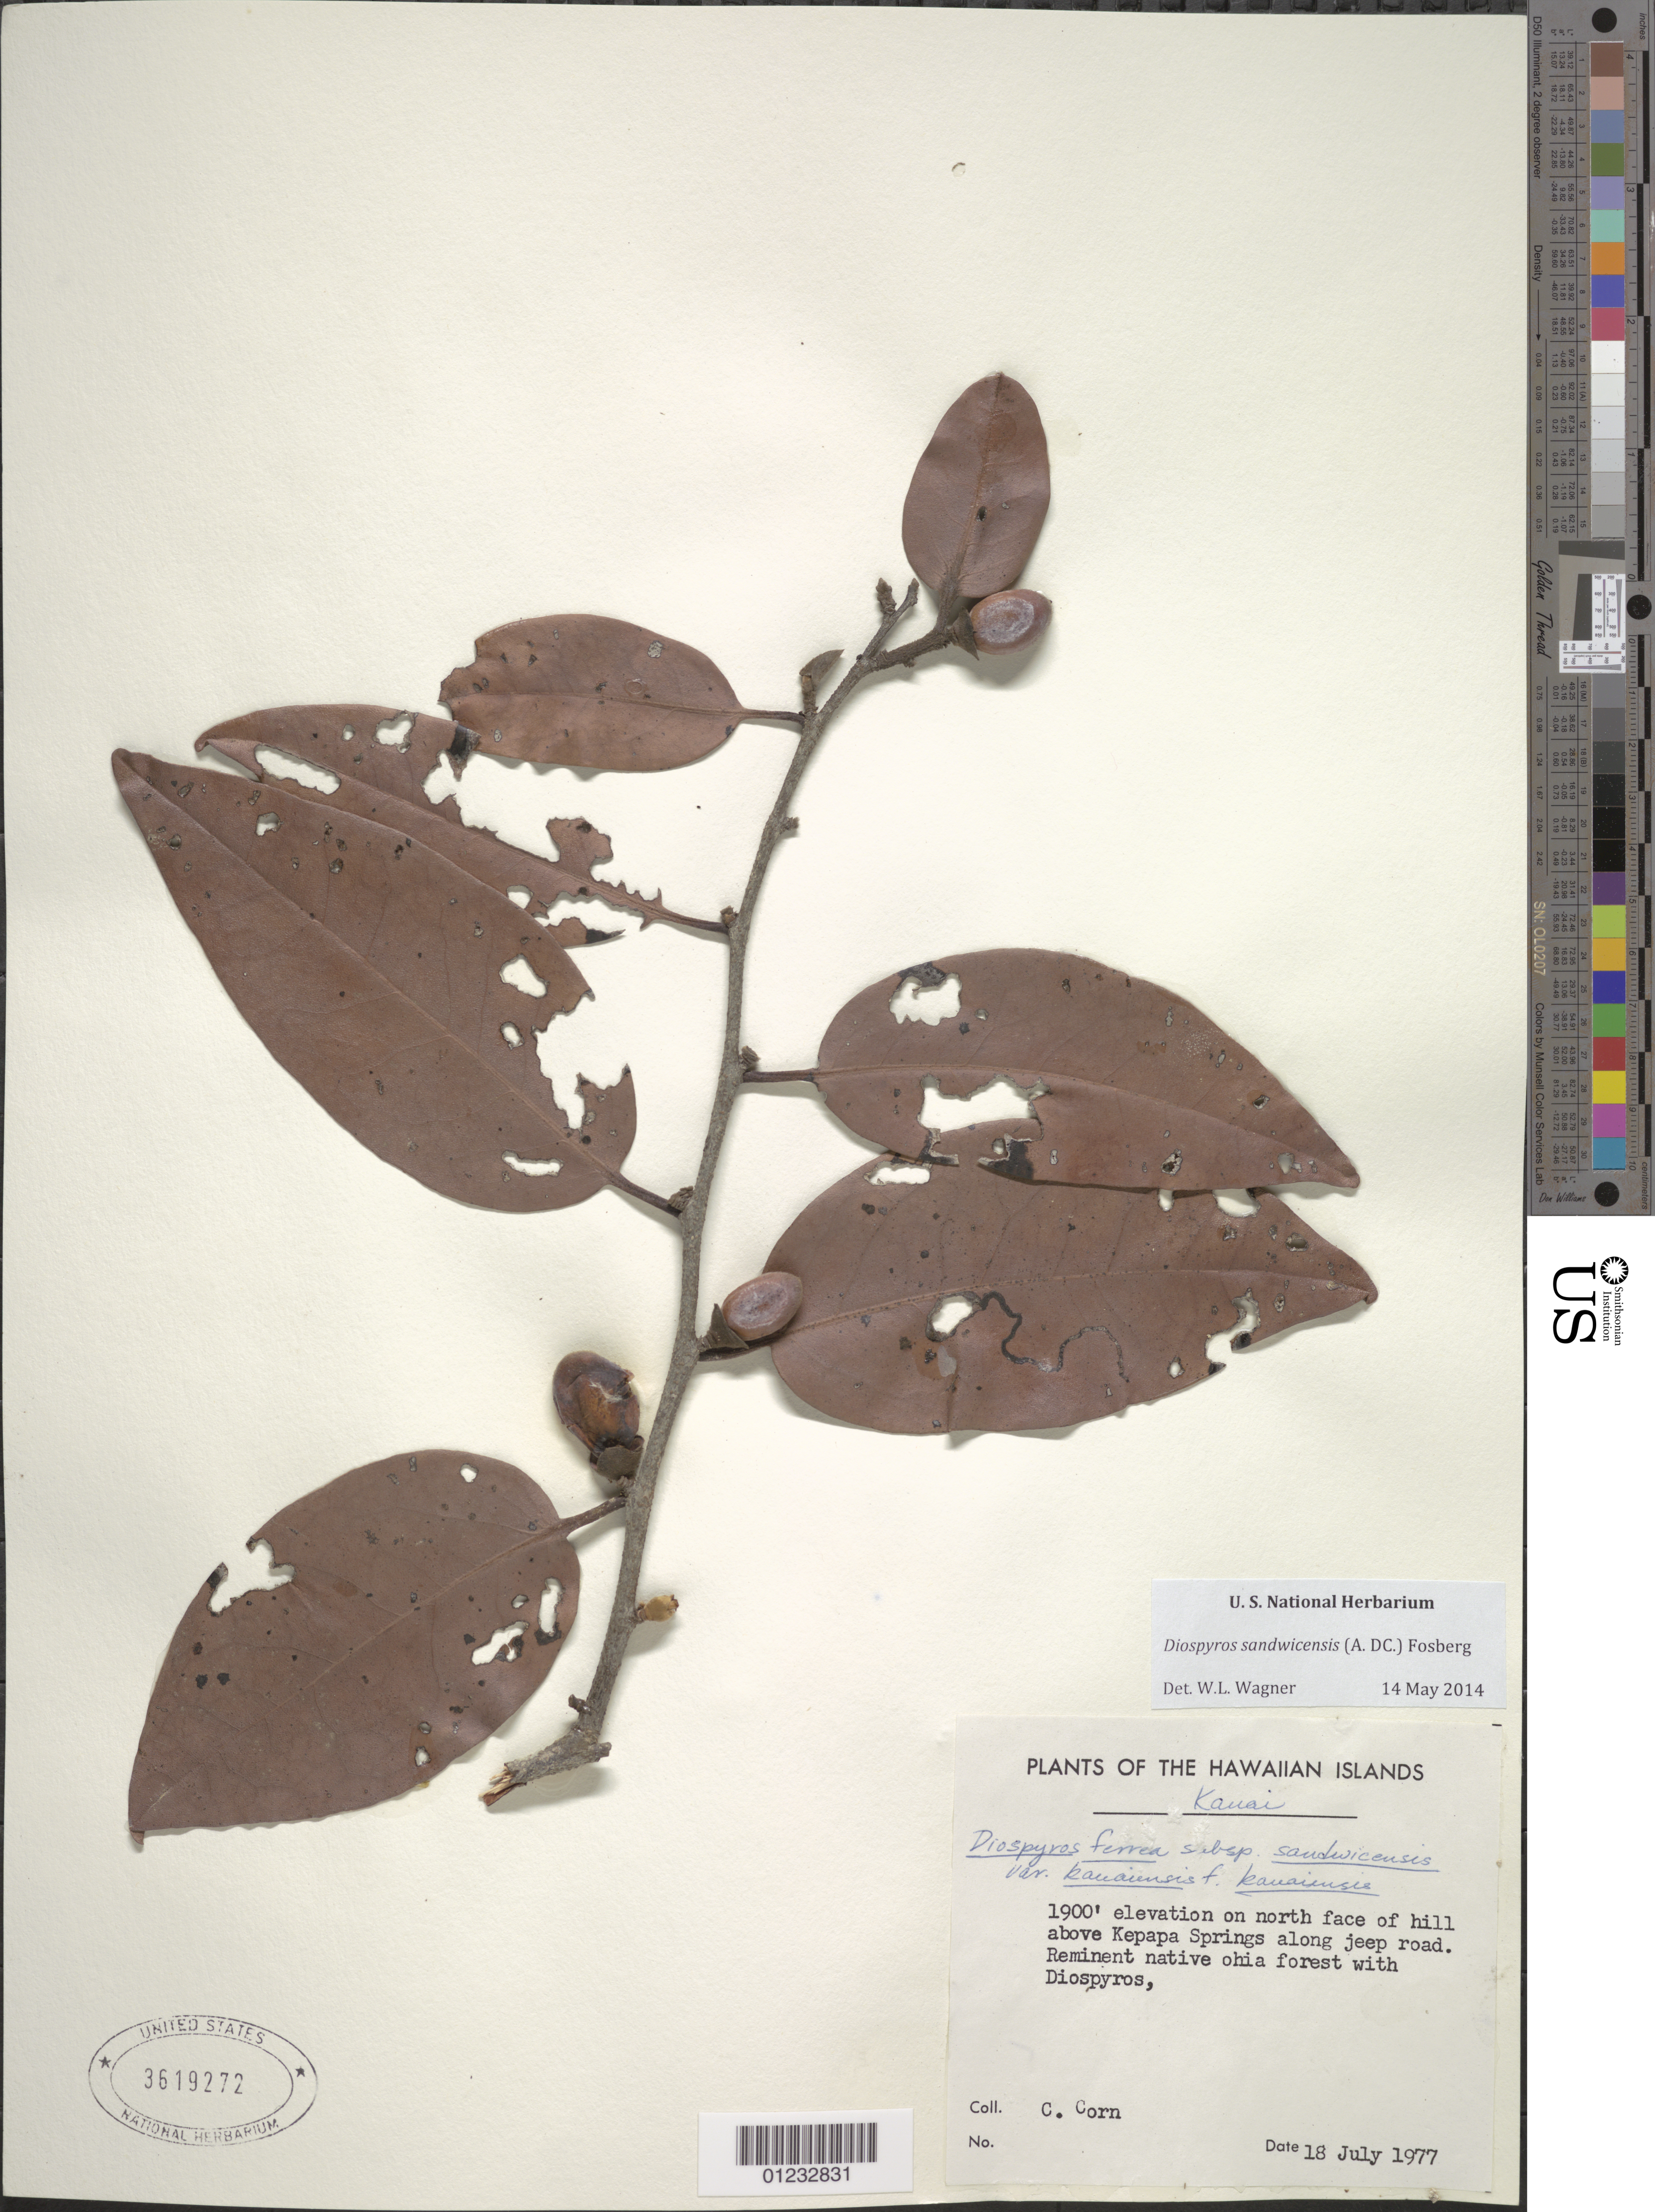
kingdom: Plantae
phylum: Tracheophyta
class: Magnoliopsida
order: Ericales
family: Ebenaceae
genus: Diospyros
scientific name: Diospyros sandwicensis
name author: (A. DC.) Fosberg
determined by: Wagner, W. L., (BOT), Smithsonian Institution - National Museum of Natural History (UNITED STATES)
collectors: C. Corn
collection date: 1977-07-18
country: United States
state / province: Hawaii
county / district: Kaui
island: Kaua'i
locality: Hill above Kepapa Springs along jeep road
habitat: Forest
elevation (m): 579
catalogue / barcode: US 3619272